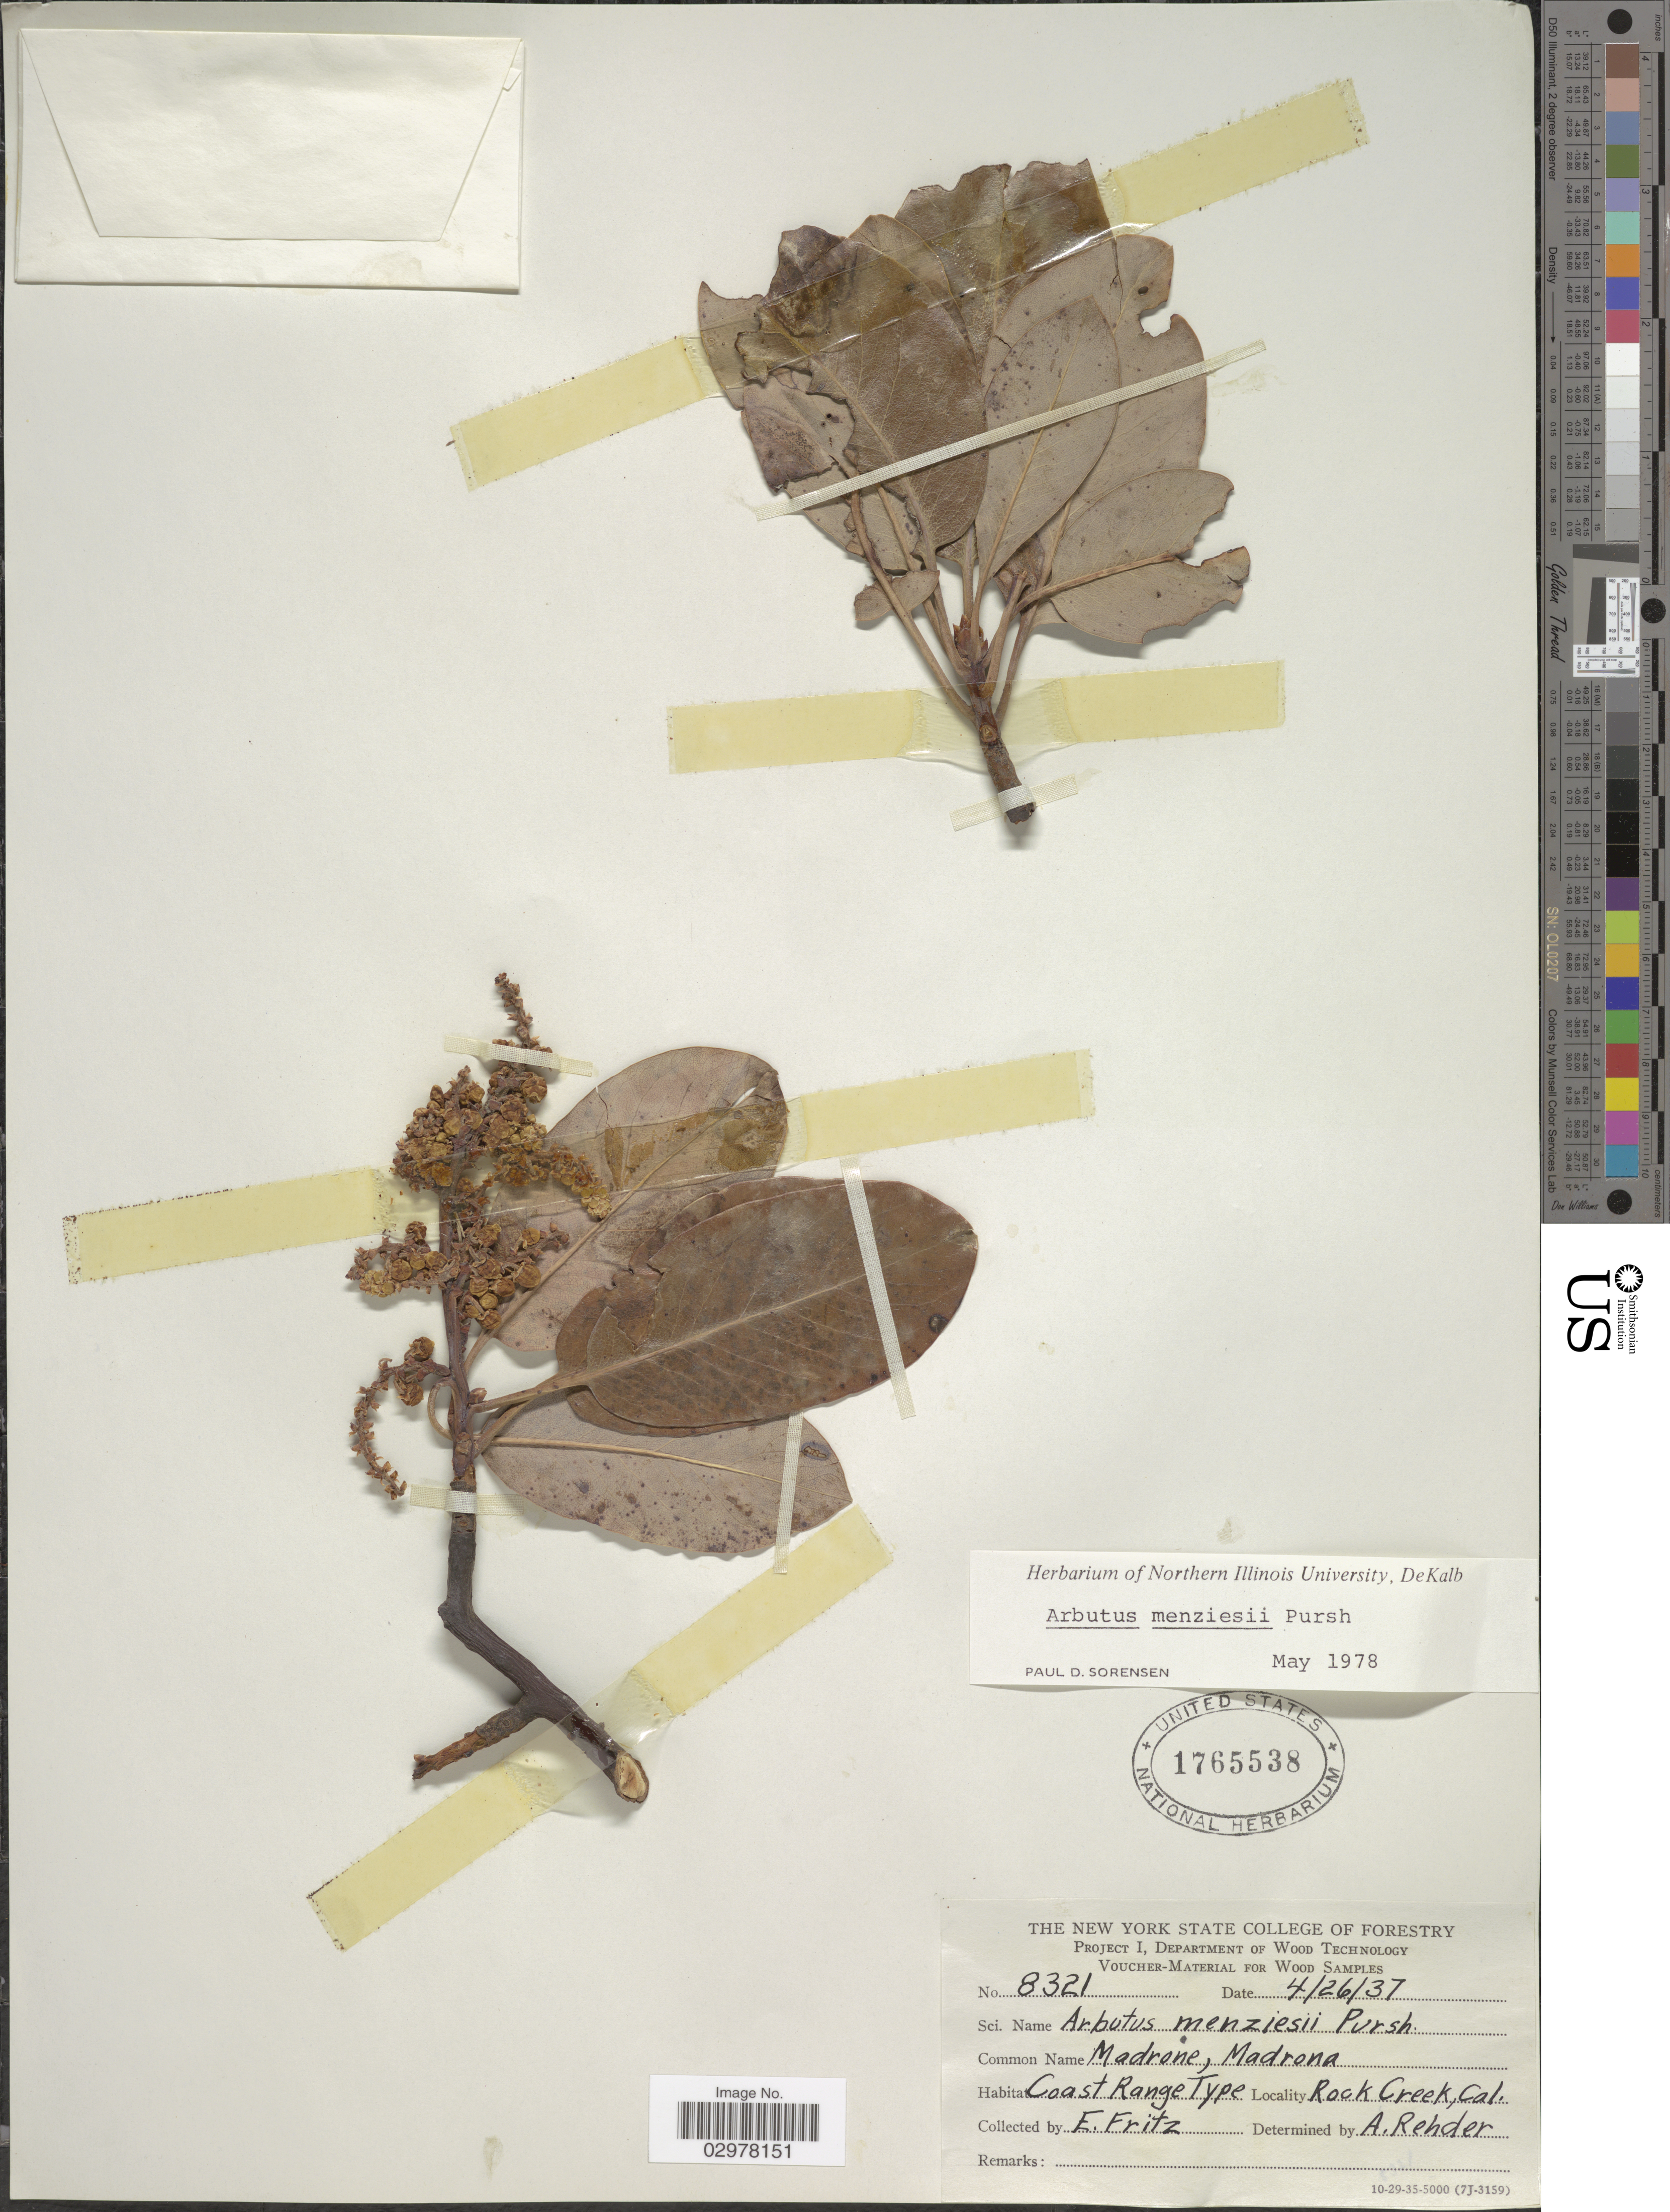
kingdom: Plantae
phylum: Tracheophyta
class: Magnoliopsida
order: Ericales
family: Ericaceae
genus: Arbutus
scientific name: Arbutus menziesii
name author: Pursh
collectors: E. Fritz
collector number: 8321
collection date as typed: Transcribed d/m/y: 26/4/37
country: United States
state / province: California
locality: Coast Range Type. Rock Creek, Cal.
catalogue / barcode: US 1765538